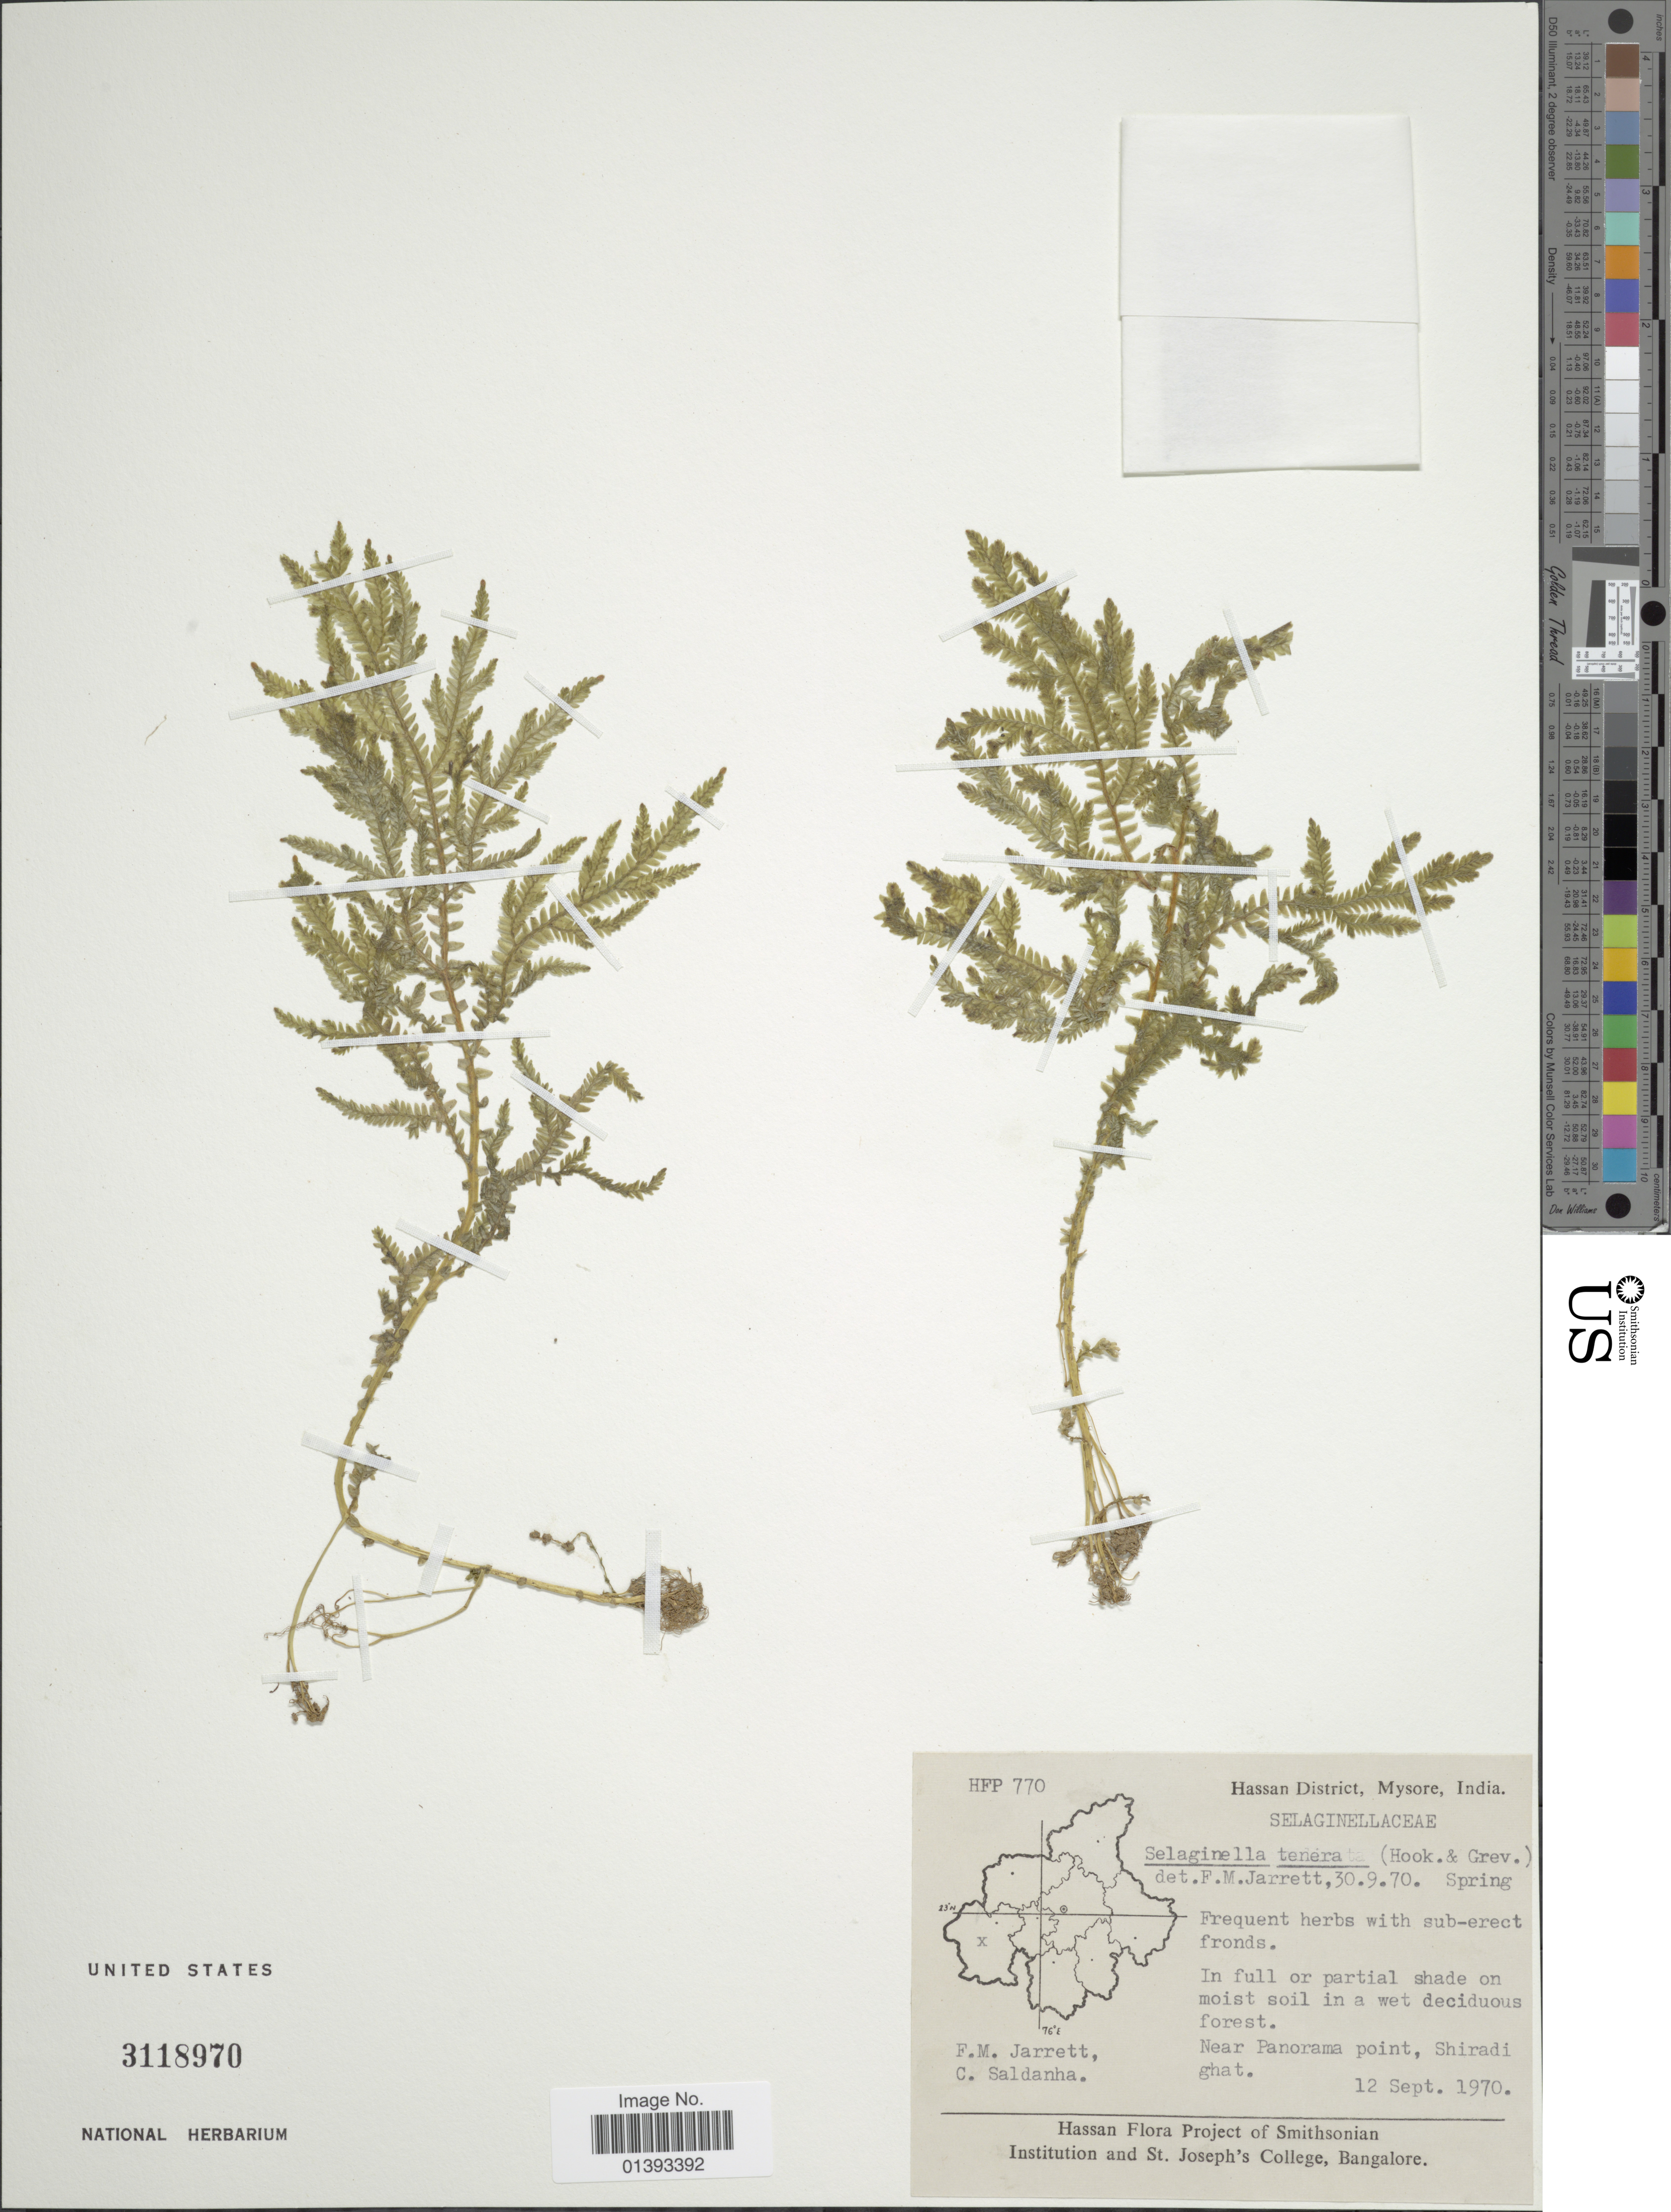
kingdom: Plantae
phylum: Tracheophyta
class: Lycopodiopsida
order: Selaginellales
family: Selaginellaceae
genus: Selaginella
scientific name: Selaginella tenera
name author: (Hook. & Grev.) Spring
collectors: F. M. Jarrett & C. Saldanha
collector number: HFP770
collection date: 1970-09-12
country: India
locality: Hassan District, Mysore, near Panorama Point, Shiradi Ghat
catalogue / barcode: US 3118970